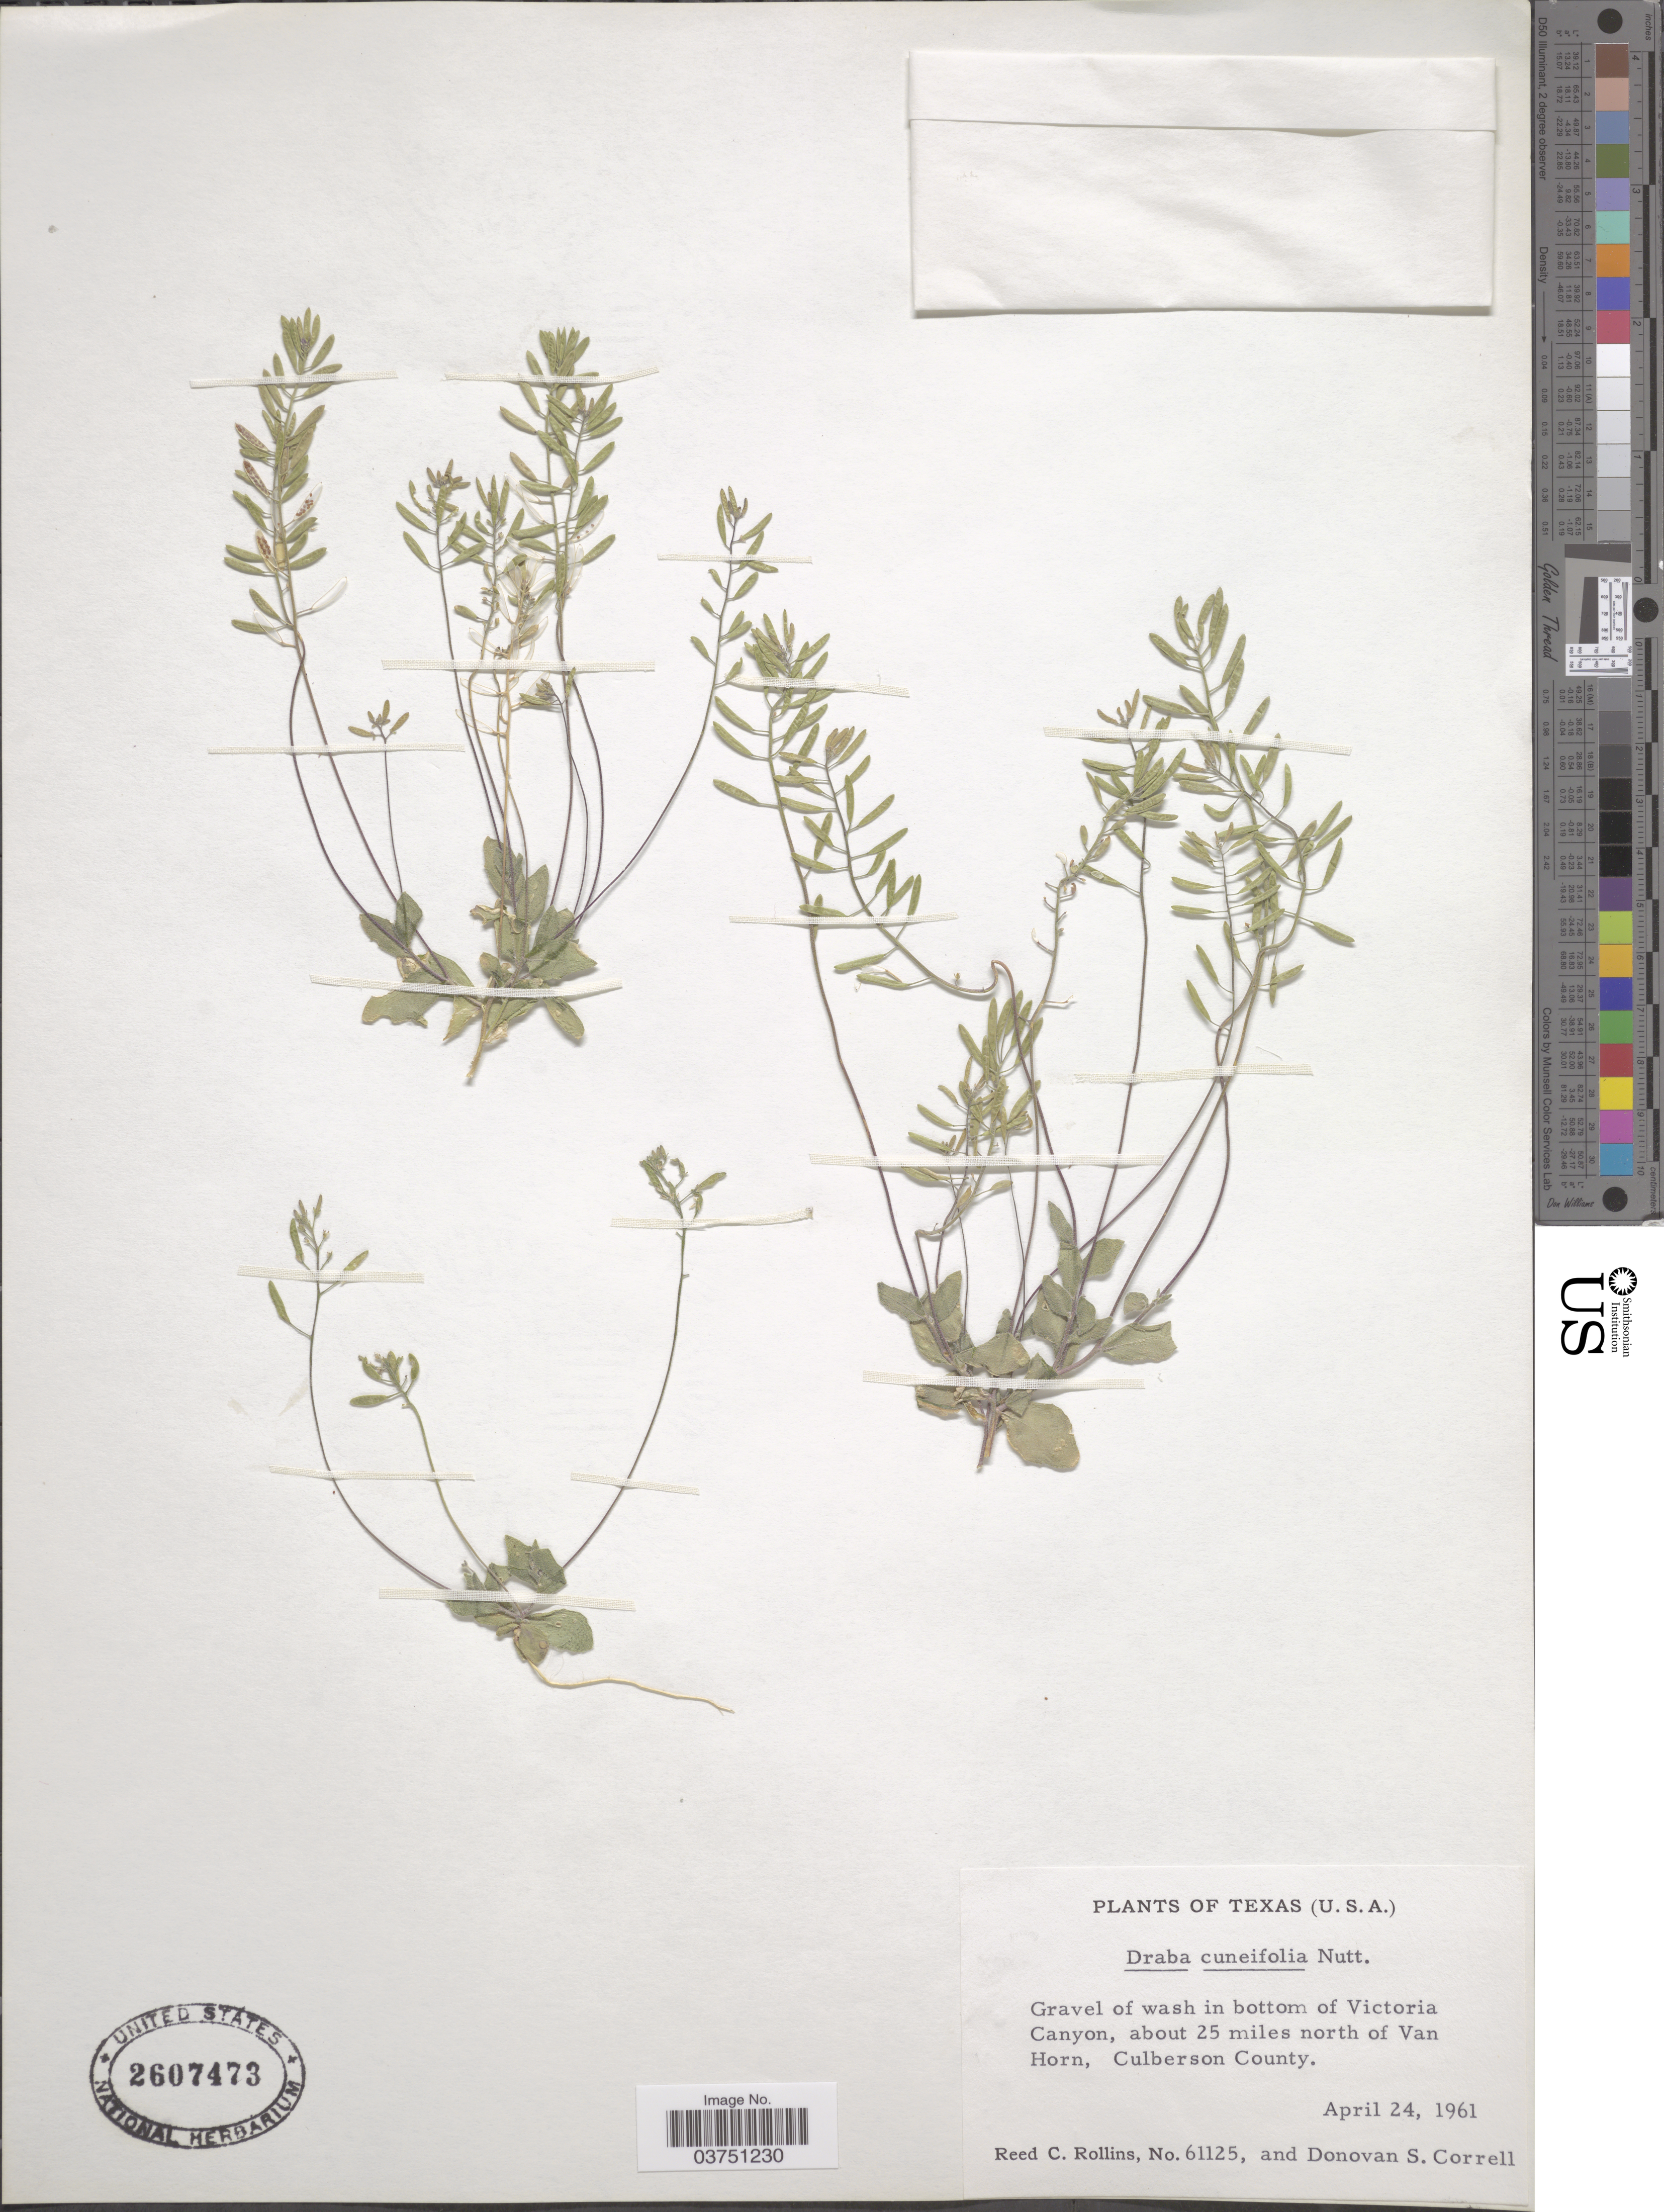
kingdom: Plantae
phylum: Tracheophyta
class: Magnoliopsida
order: Brassicales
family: Brassicaceae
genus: Draba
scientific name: Draba cuneifolia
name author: Nutt.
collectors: R. C. Rollins & D. S. Correll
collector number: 61125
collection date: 1961-04-24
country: United States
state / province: Texas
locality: Bottom of Victoria Canyon, about 25 miles north of Van Horn, Culberson County.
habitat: gravel of wash in bottom of canyon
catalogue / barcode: US 2607473